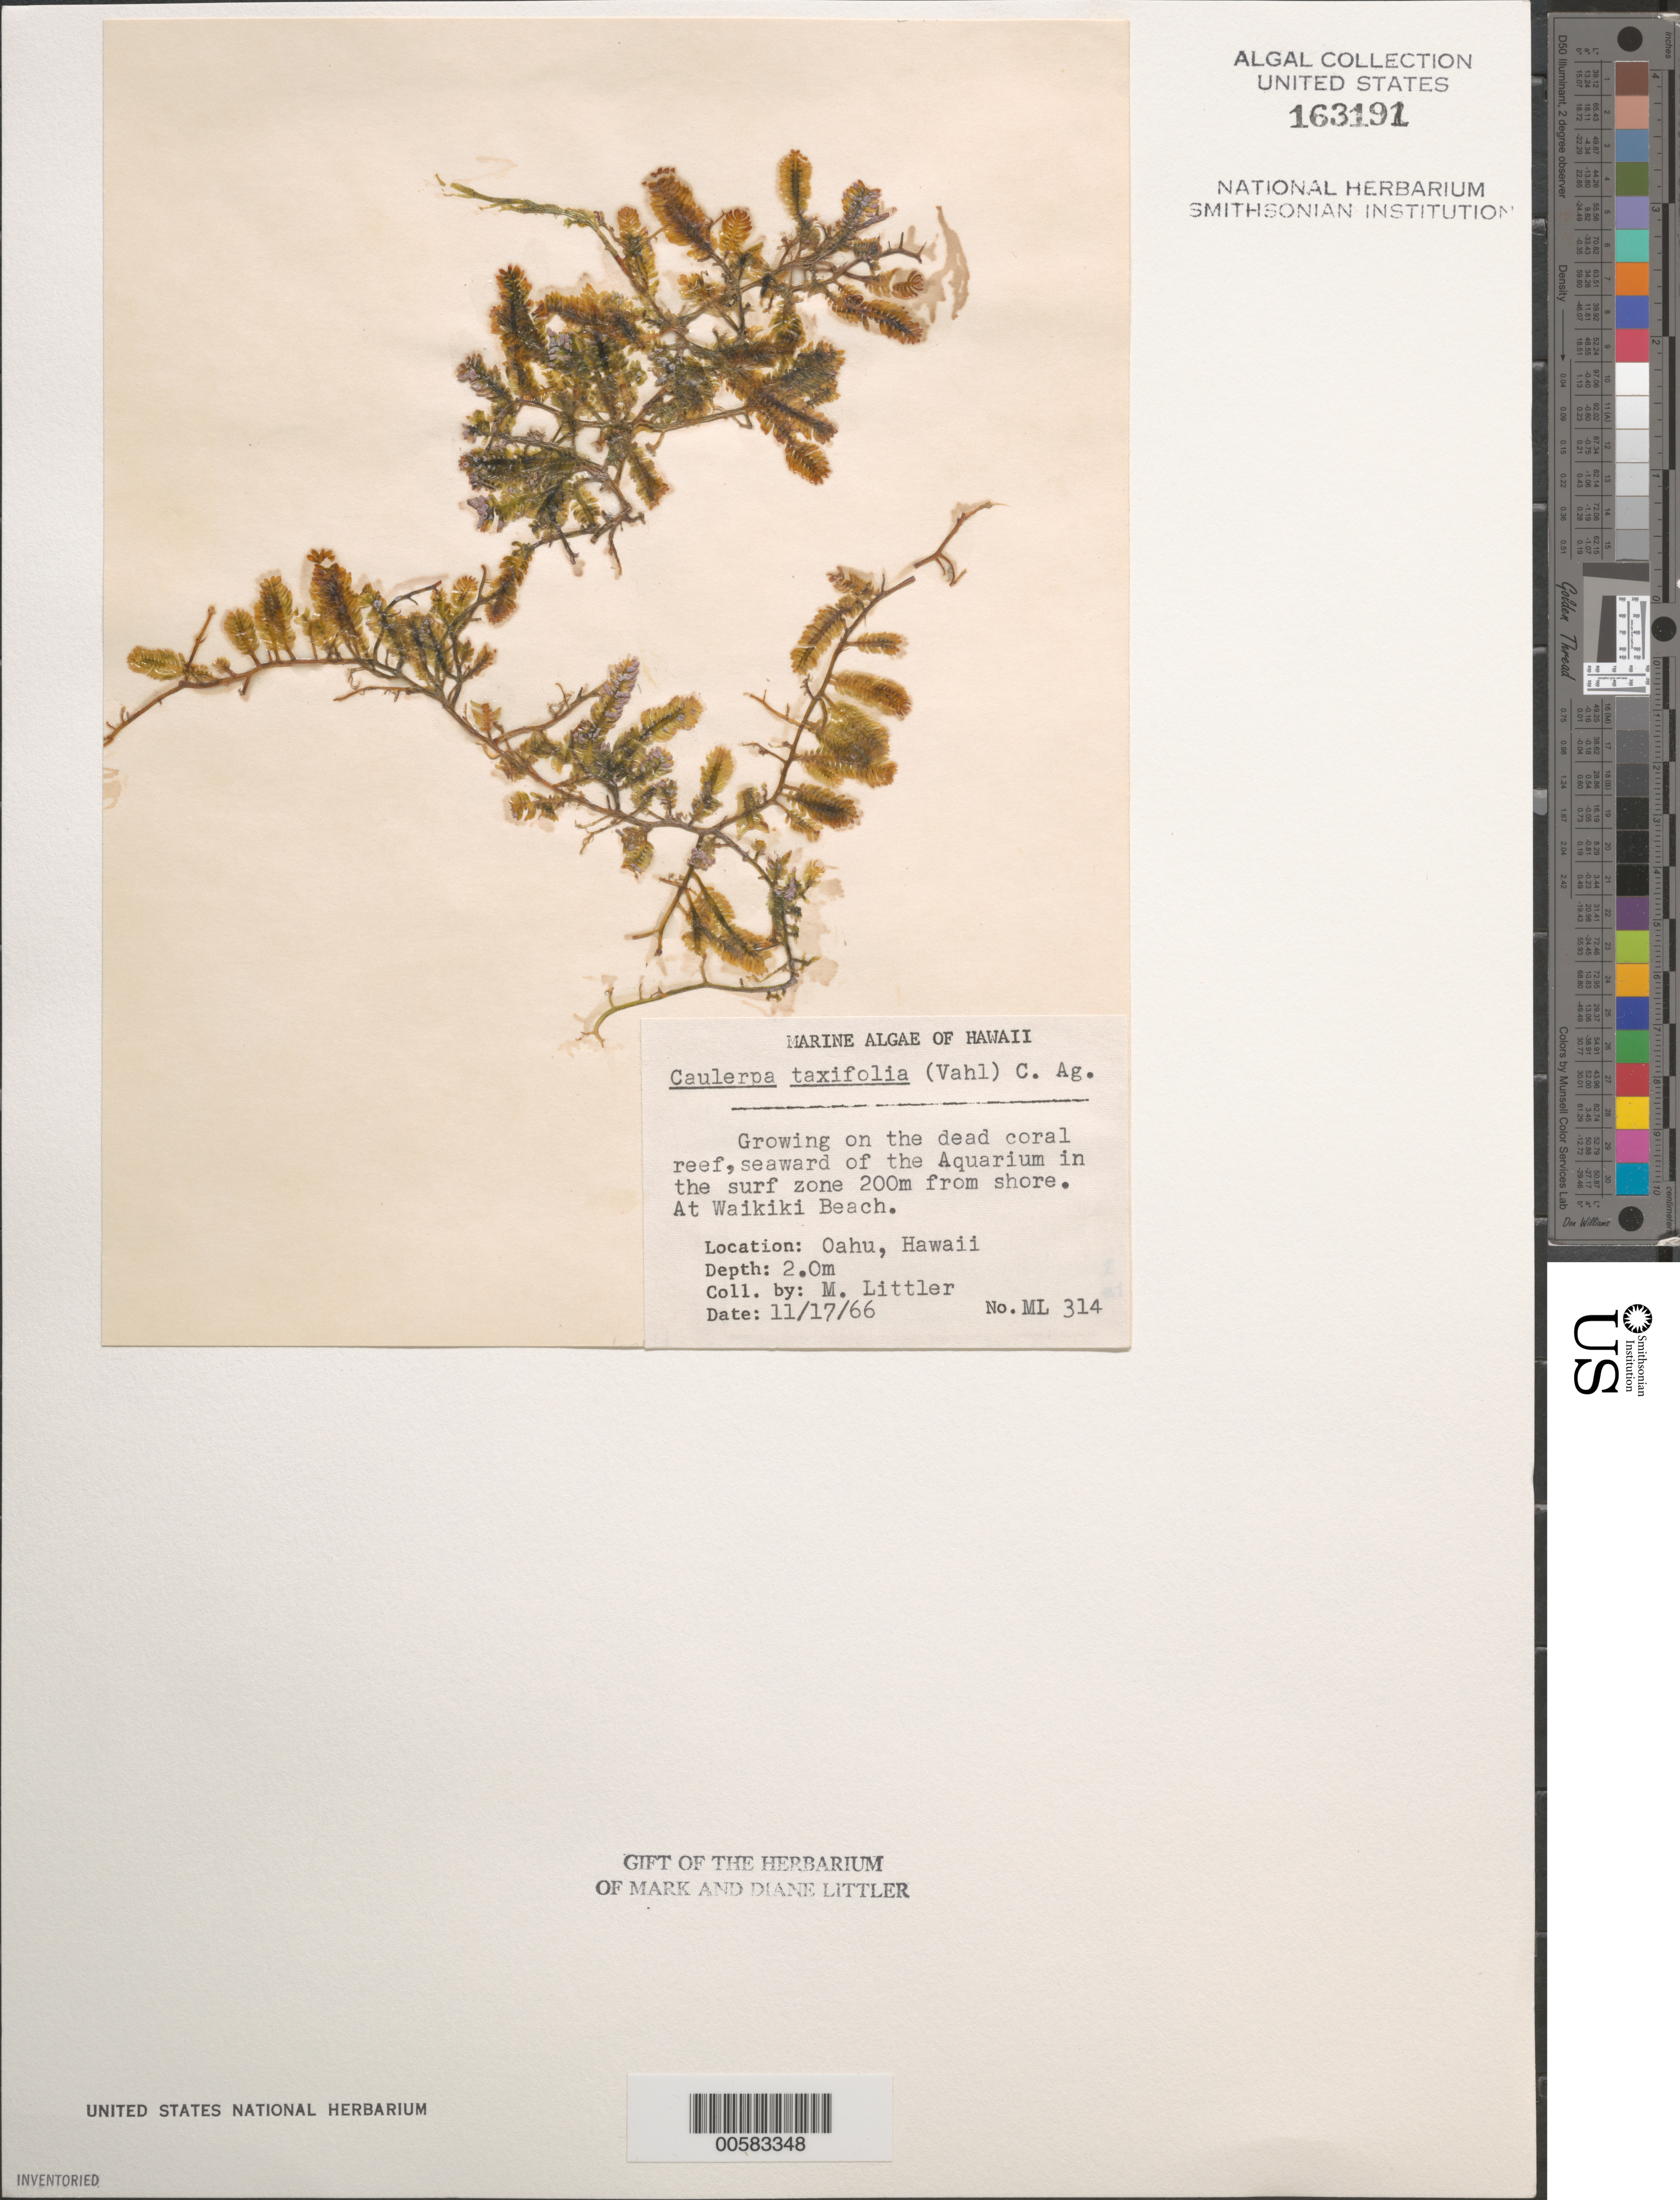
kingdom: Plantae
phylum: Chlorophyta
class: Ulvophyceae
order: Bryopsidales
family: Caulerpaceae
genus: Caulerpa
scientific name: Caulerpa taxifolia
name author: (M. Vahl) C. Agardh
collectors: M. M. Littler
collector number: ML 314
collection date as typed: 17 Nov 1966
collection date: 1966-11-17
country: United States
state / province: Hawaii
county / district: Honolulu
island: Oahu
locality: Waikiki Beach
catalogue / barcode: US 163191